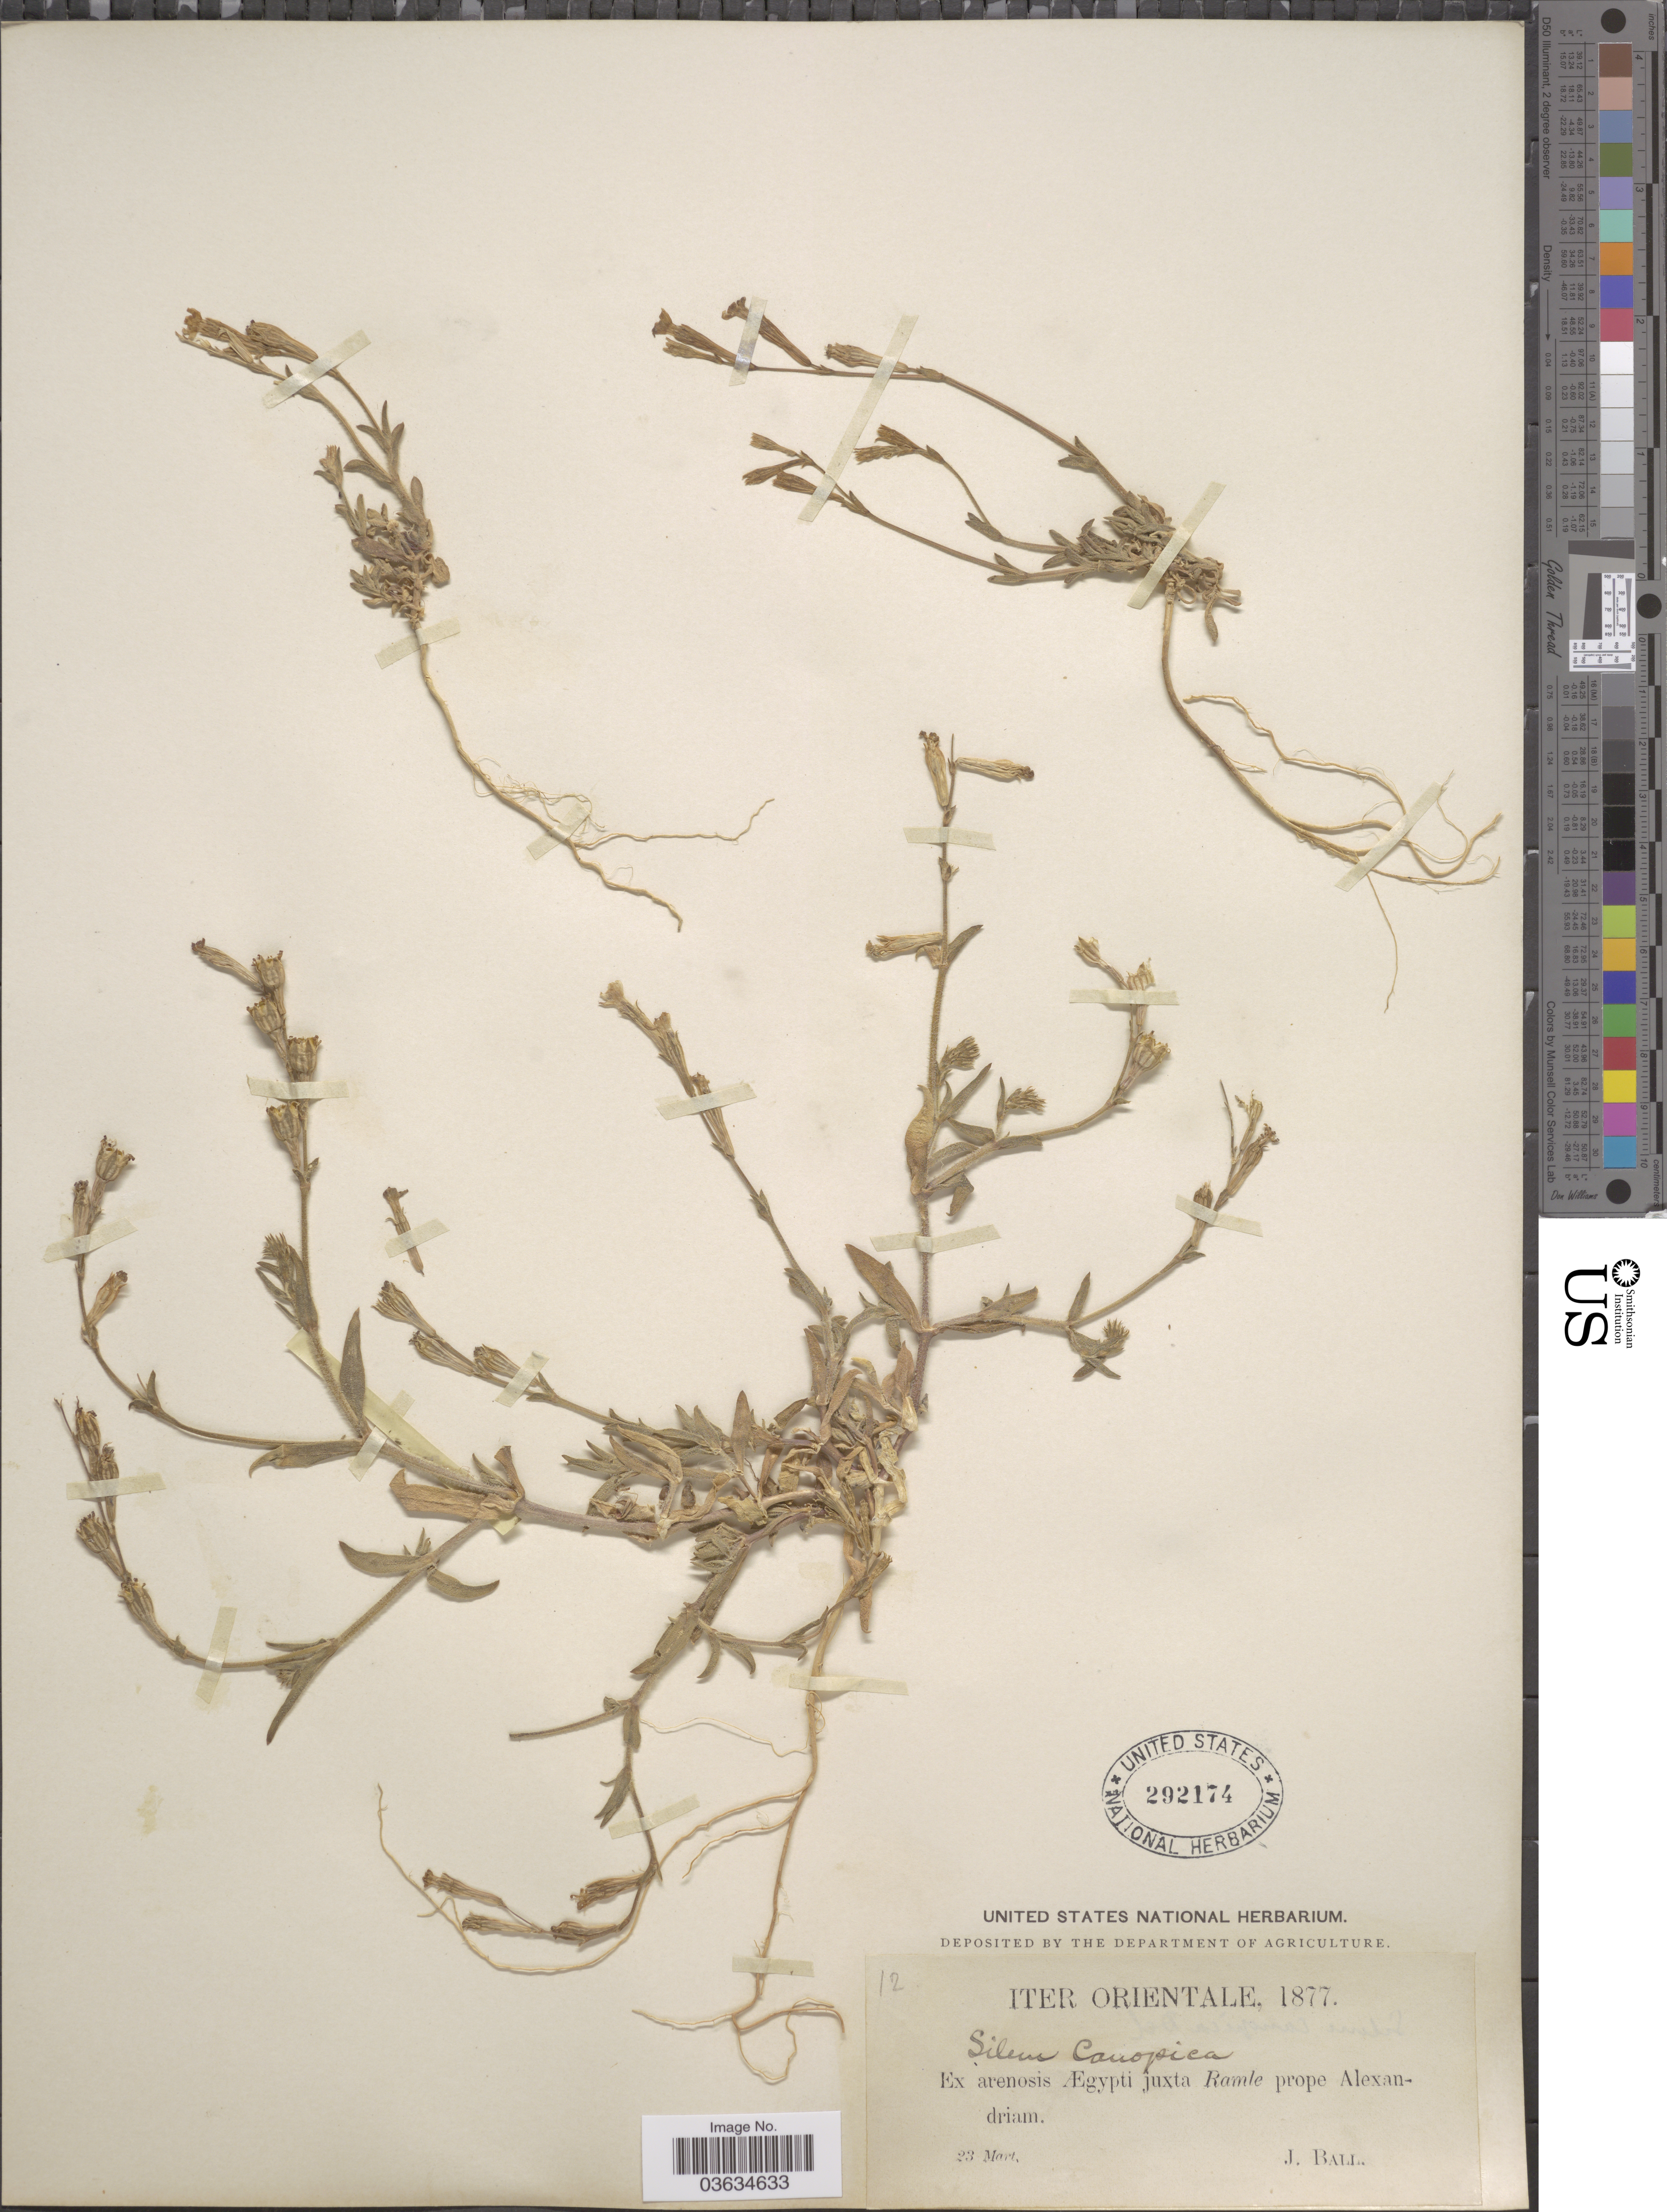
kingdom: Plantae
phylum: Tracheophyta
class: Magnoliopsida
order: Caryophyllales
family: Caryophyllaceae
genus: Silene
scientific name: Silene canopica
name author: Boiss.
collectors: J. Ball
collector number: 12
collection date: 1877-03-23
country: Egypt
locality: Iter Orientale. Ex arenosis Ægypti juxta Ramle prope Alexandriam.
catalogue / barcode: US 292174